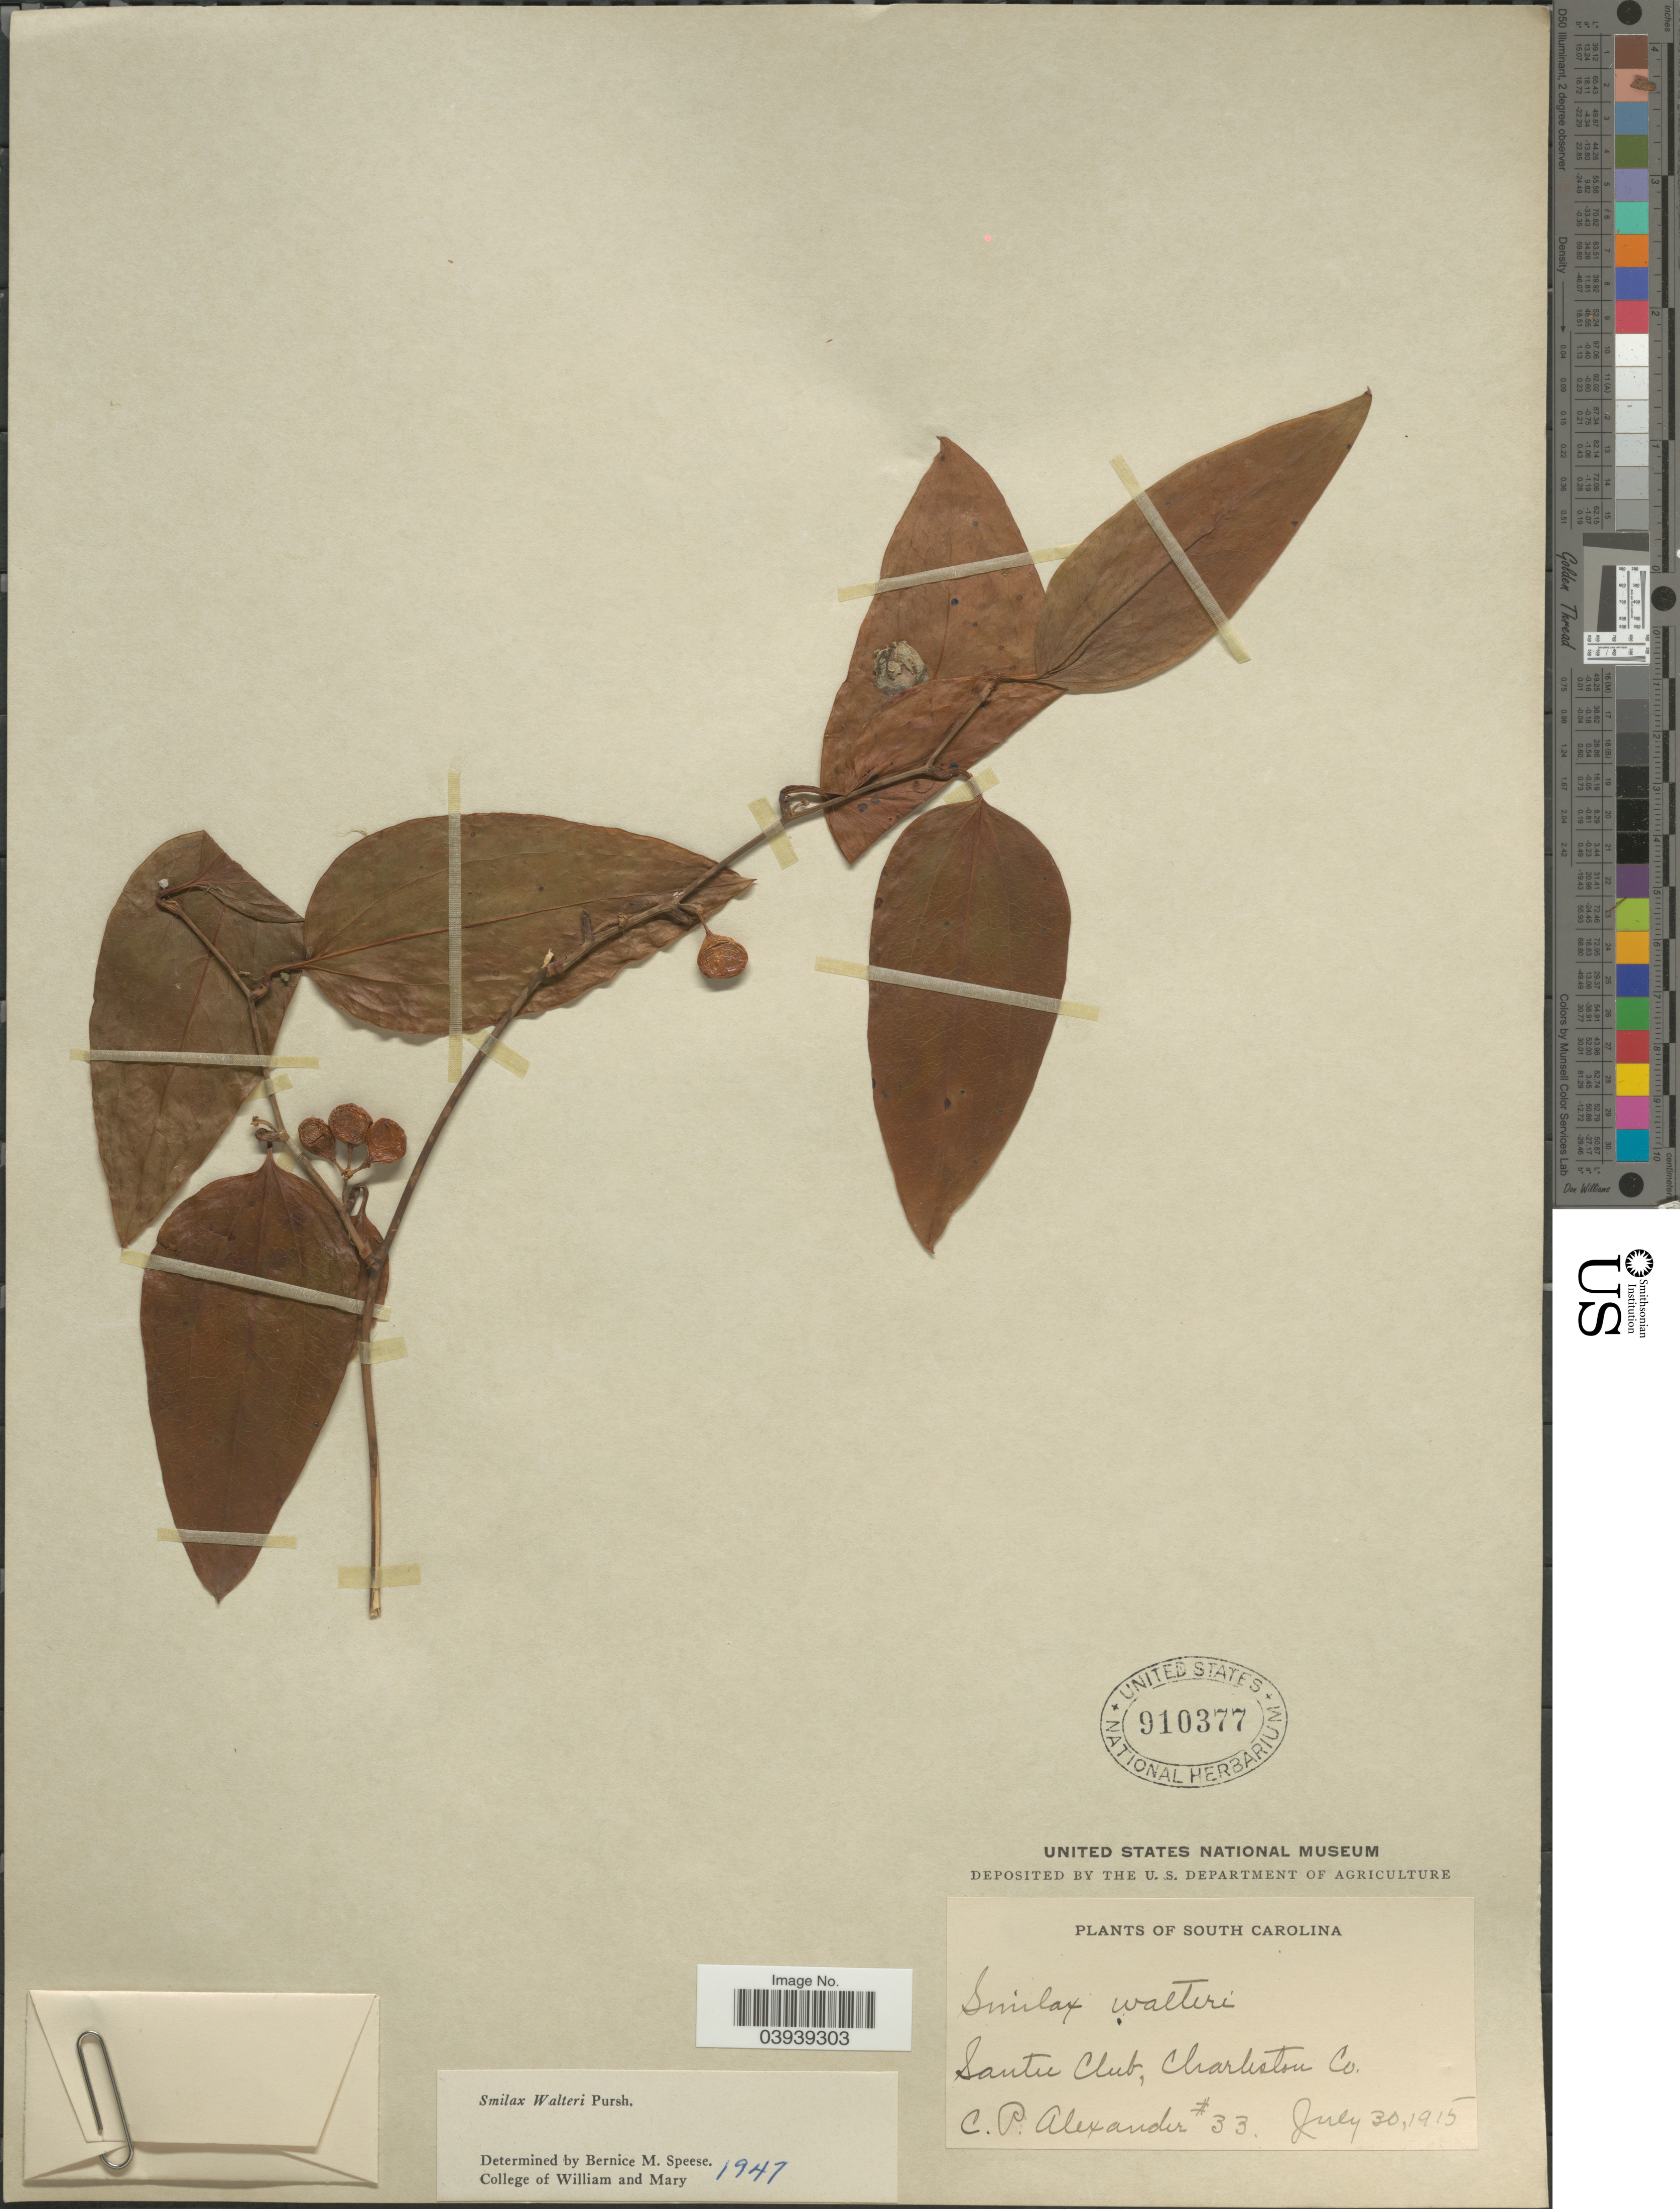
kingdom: Plantae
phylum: Tracheophyta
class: Liliopsida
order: Liliales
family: Smilacaceae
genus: Smilax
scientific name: Smilax walteri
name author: Pursh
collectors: C. P. Alexander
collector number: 33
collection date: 1915-07-30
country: United States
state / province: South Carolina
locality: Santee Club, Charleston Co.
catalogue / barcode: US 910377